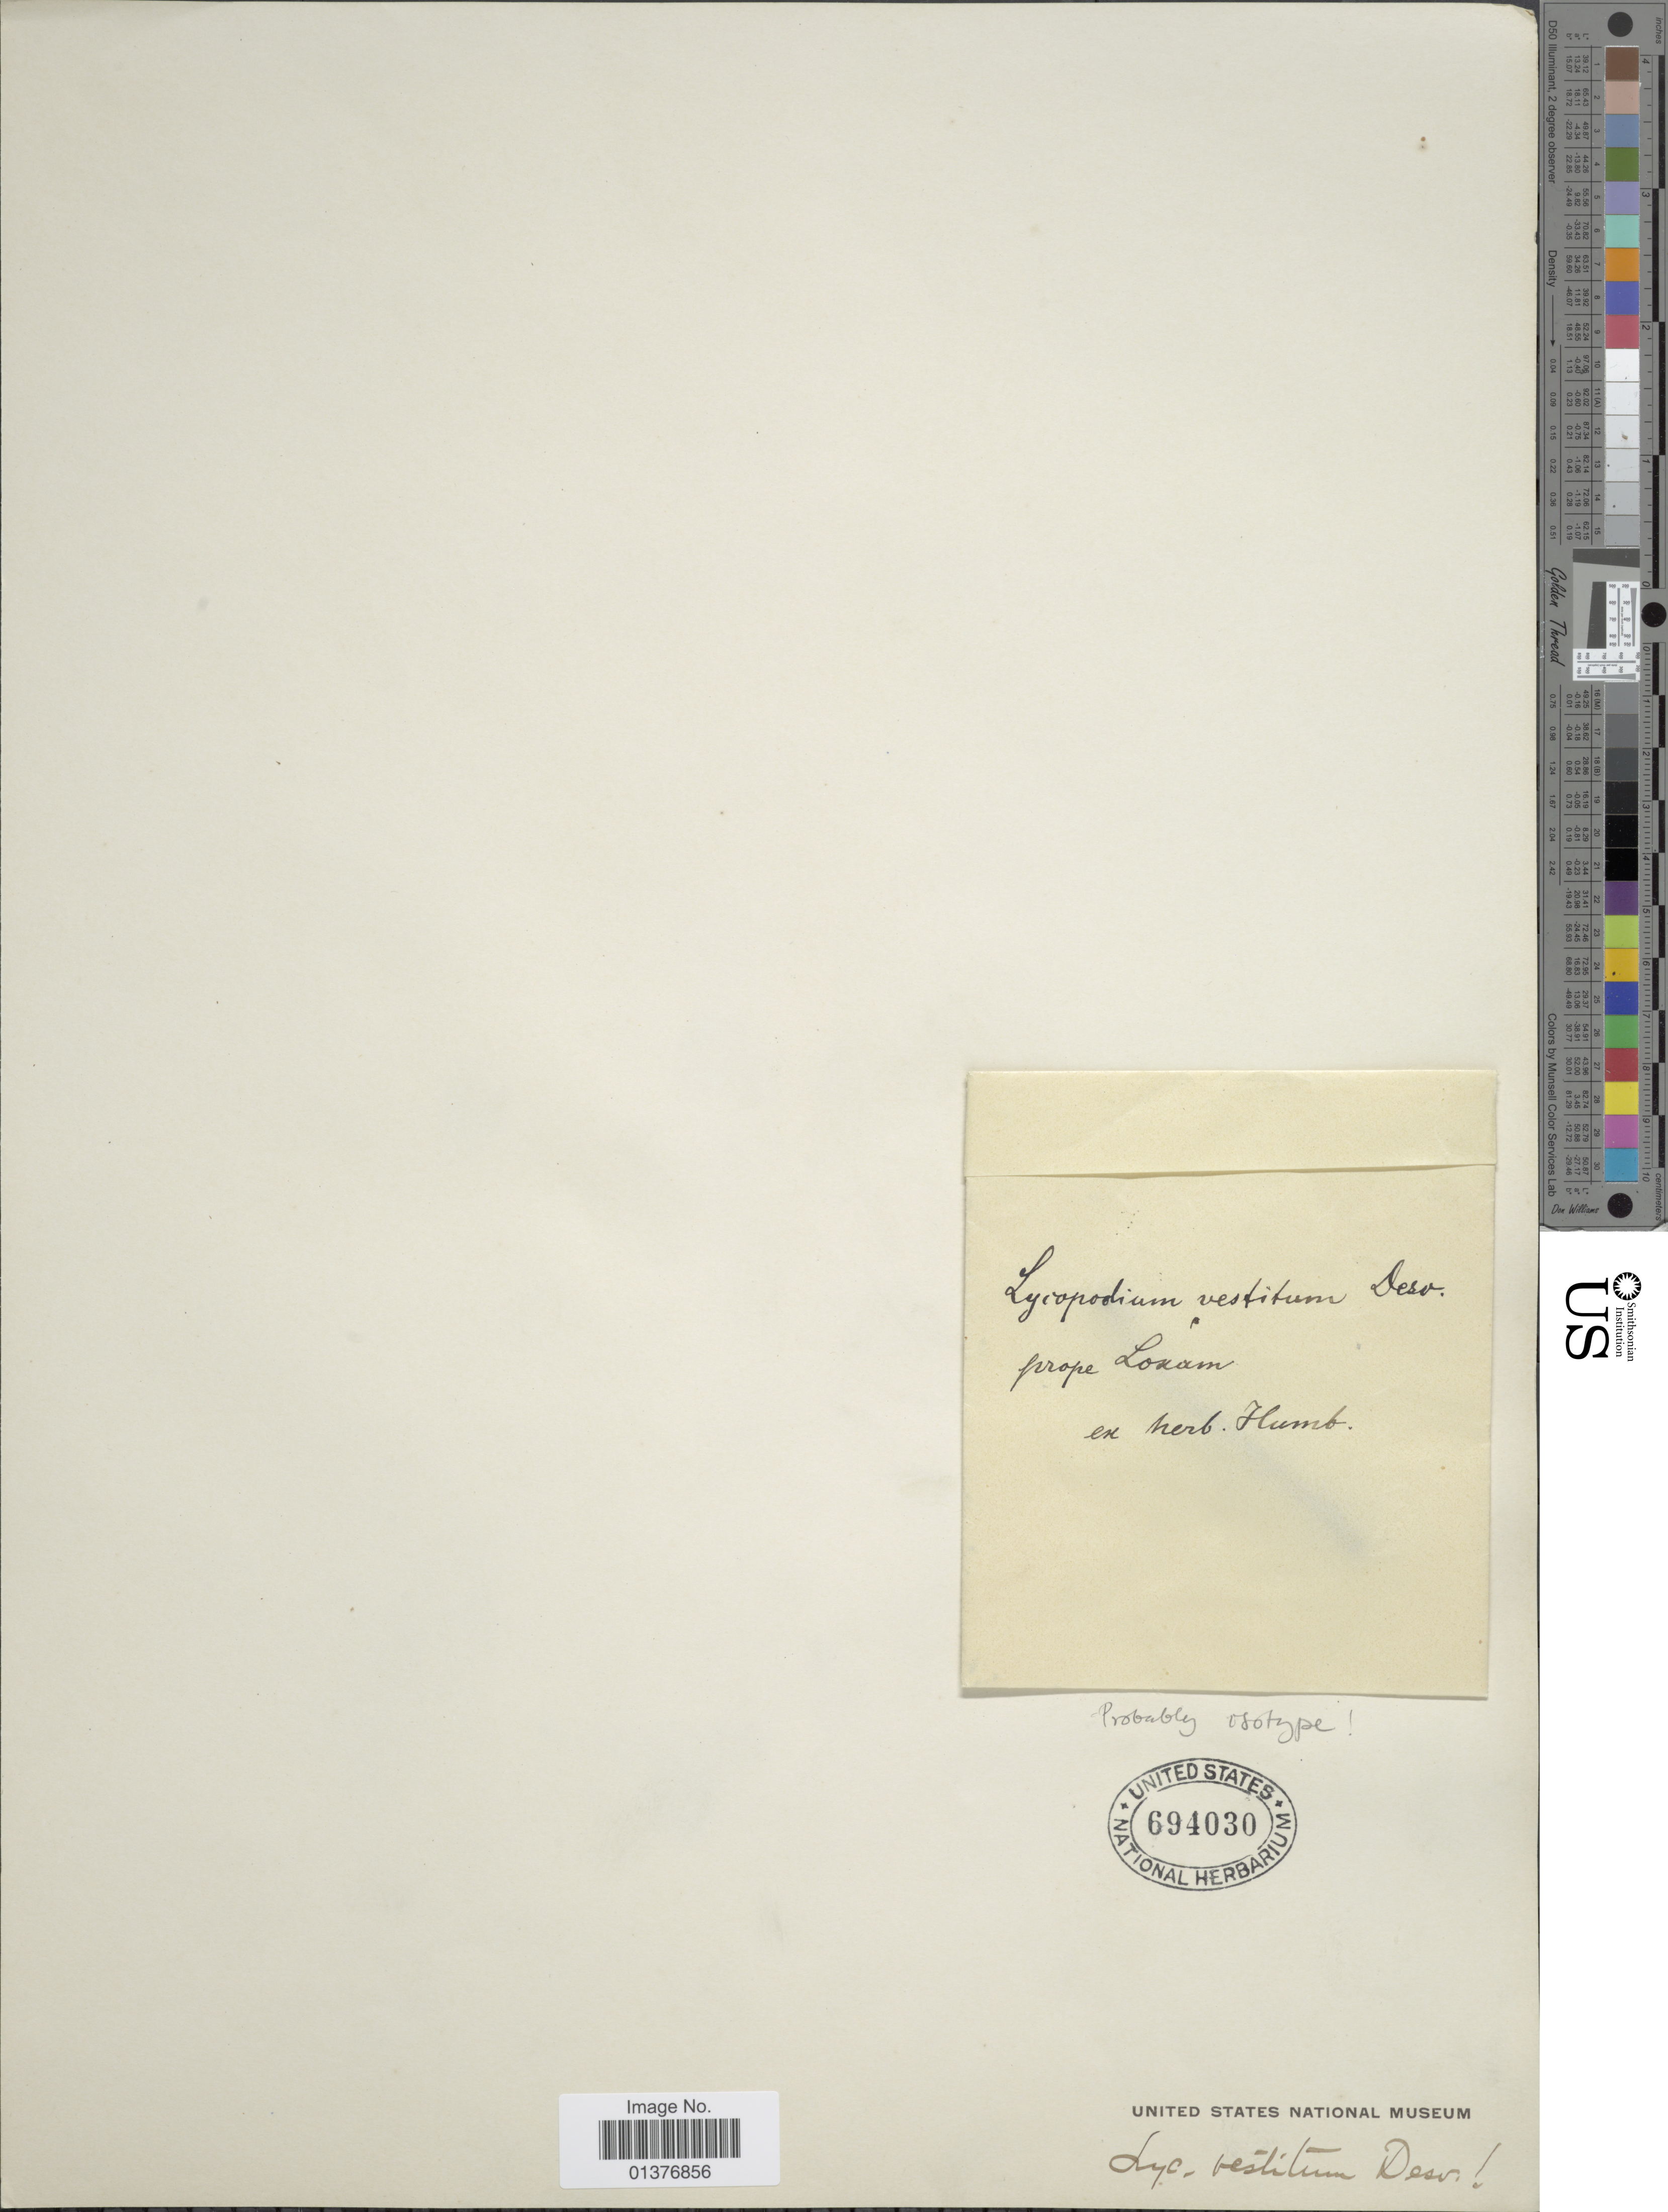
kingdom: Plantae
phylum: Tracheophyta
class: Lycopodiopsida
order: Lycopodiales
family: Lycopodiaceae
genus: Lycopodium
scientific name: Lycopodium vestitum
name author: Desv. ex Poir.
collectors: ex herb. Humboldt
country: Ecuador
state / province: Loja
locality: prope Loxam [Laxam]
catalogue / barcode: US 694030